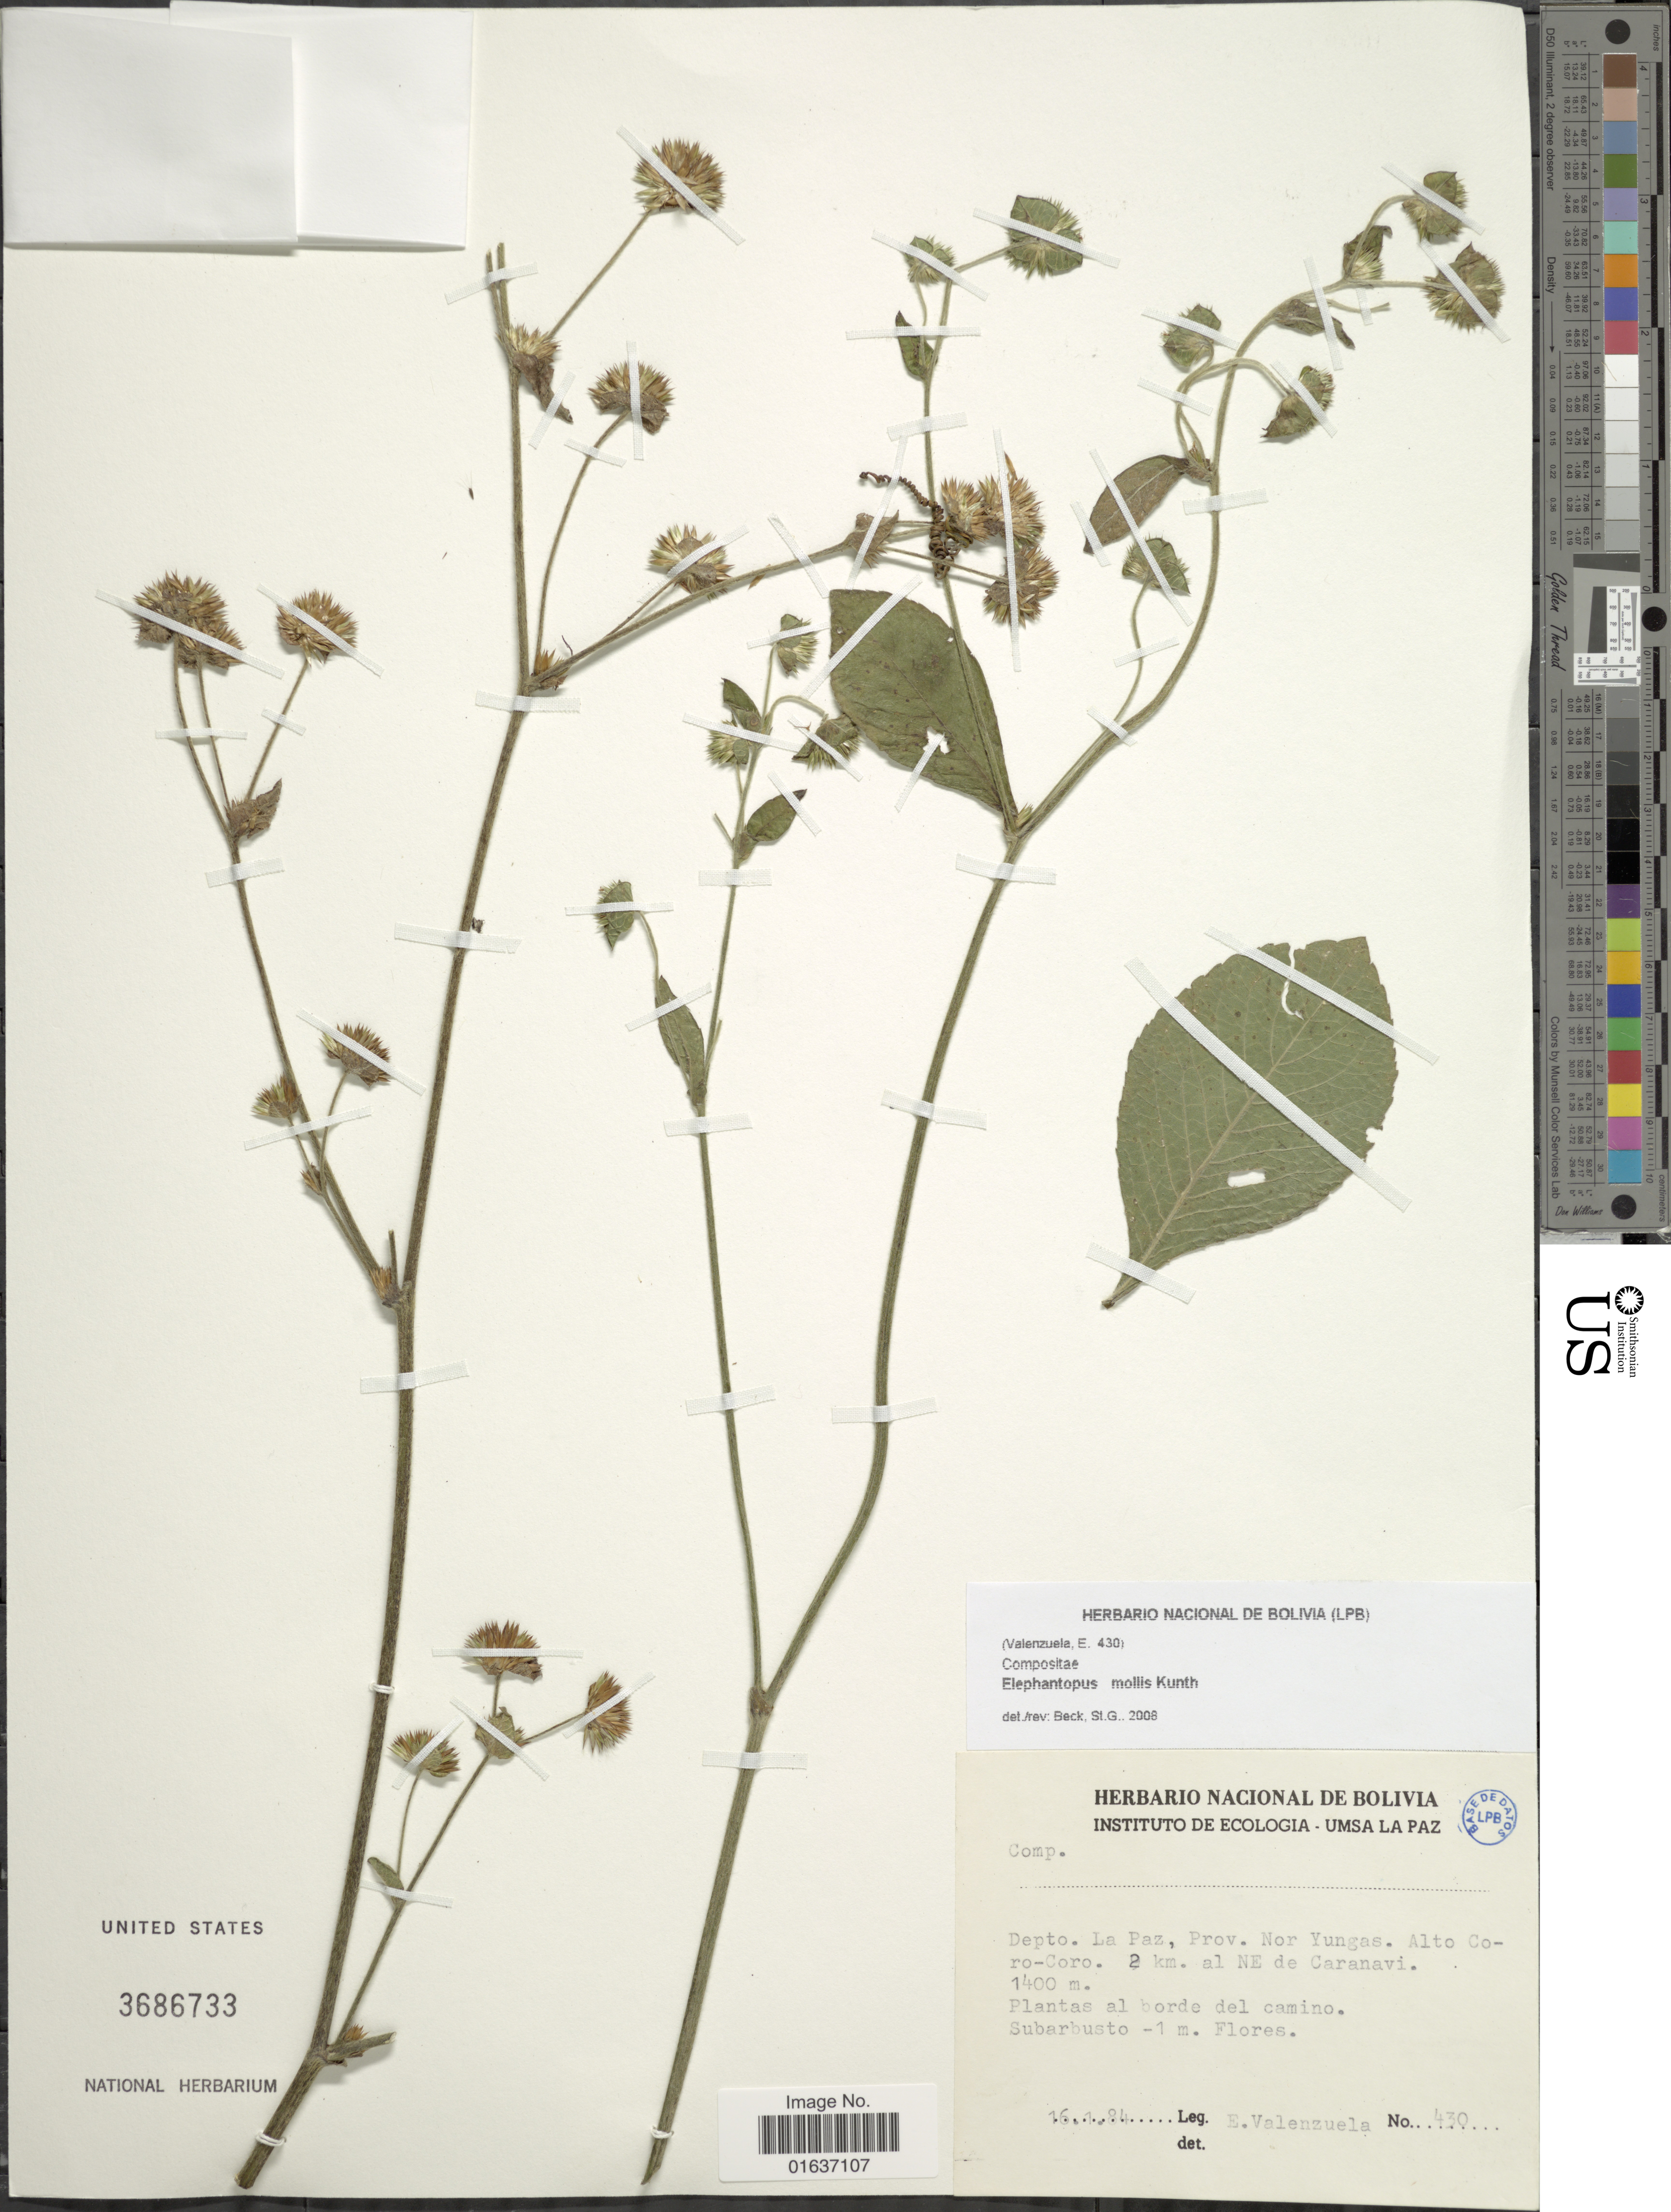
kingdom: Plantae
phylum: Tracheophyta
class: Magnoliopsida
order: Asterales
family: Asteraceae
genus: Elephantopus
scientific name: Elephantopus mollis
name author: Kunth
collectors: E. Valenzuela C.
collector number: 430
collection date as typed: Transcribed d/m/y: 16/1/84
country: Bolivia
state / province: La Paz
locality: Depto. La Paz, Prov. Nor Yungas, Alto Coro-Coro, 2 km. al NE de Caranavi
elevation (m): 1400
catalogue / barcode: US 3686733